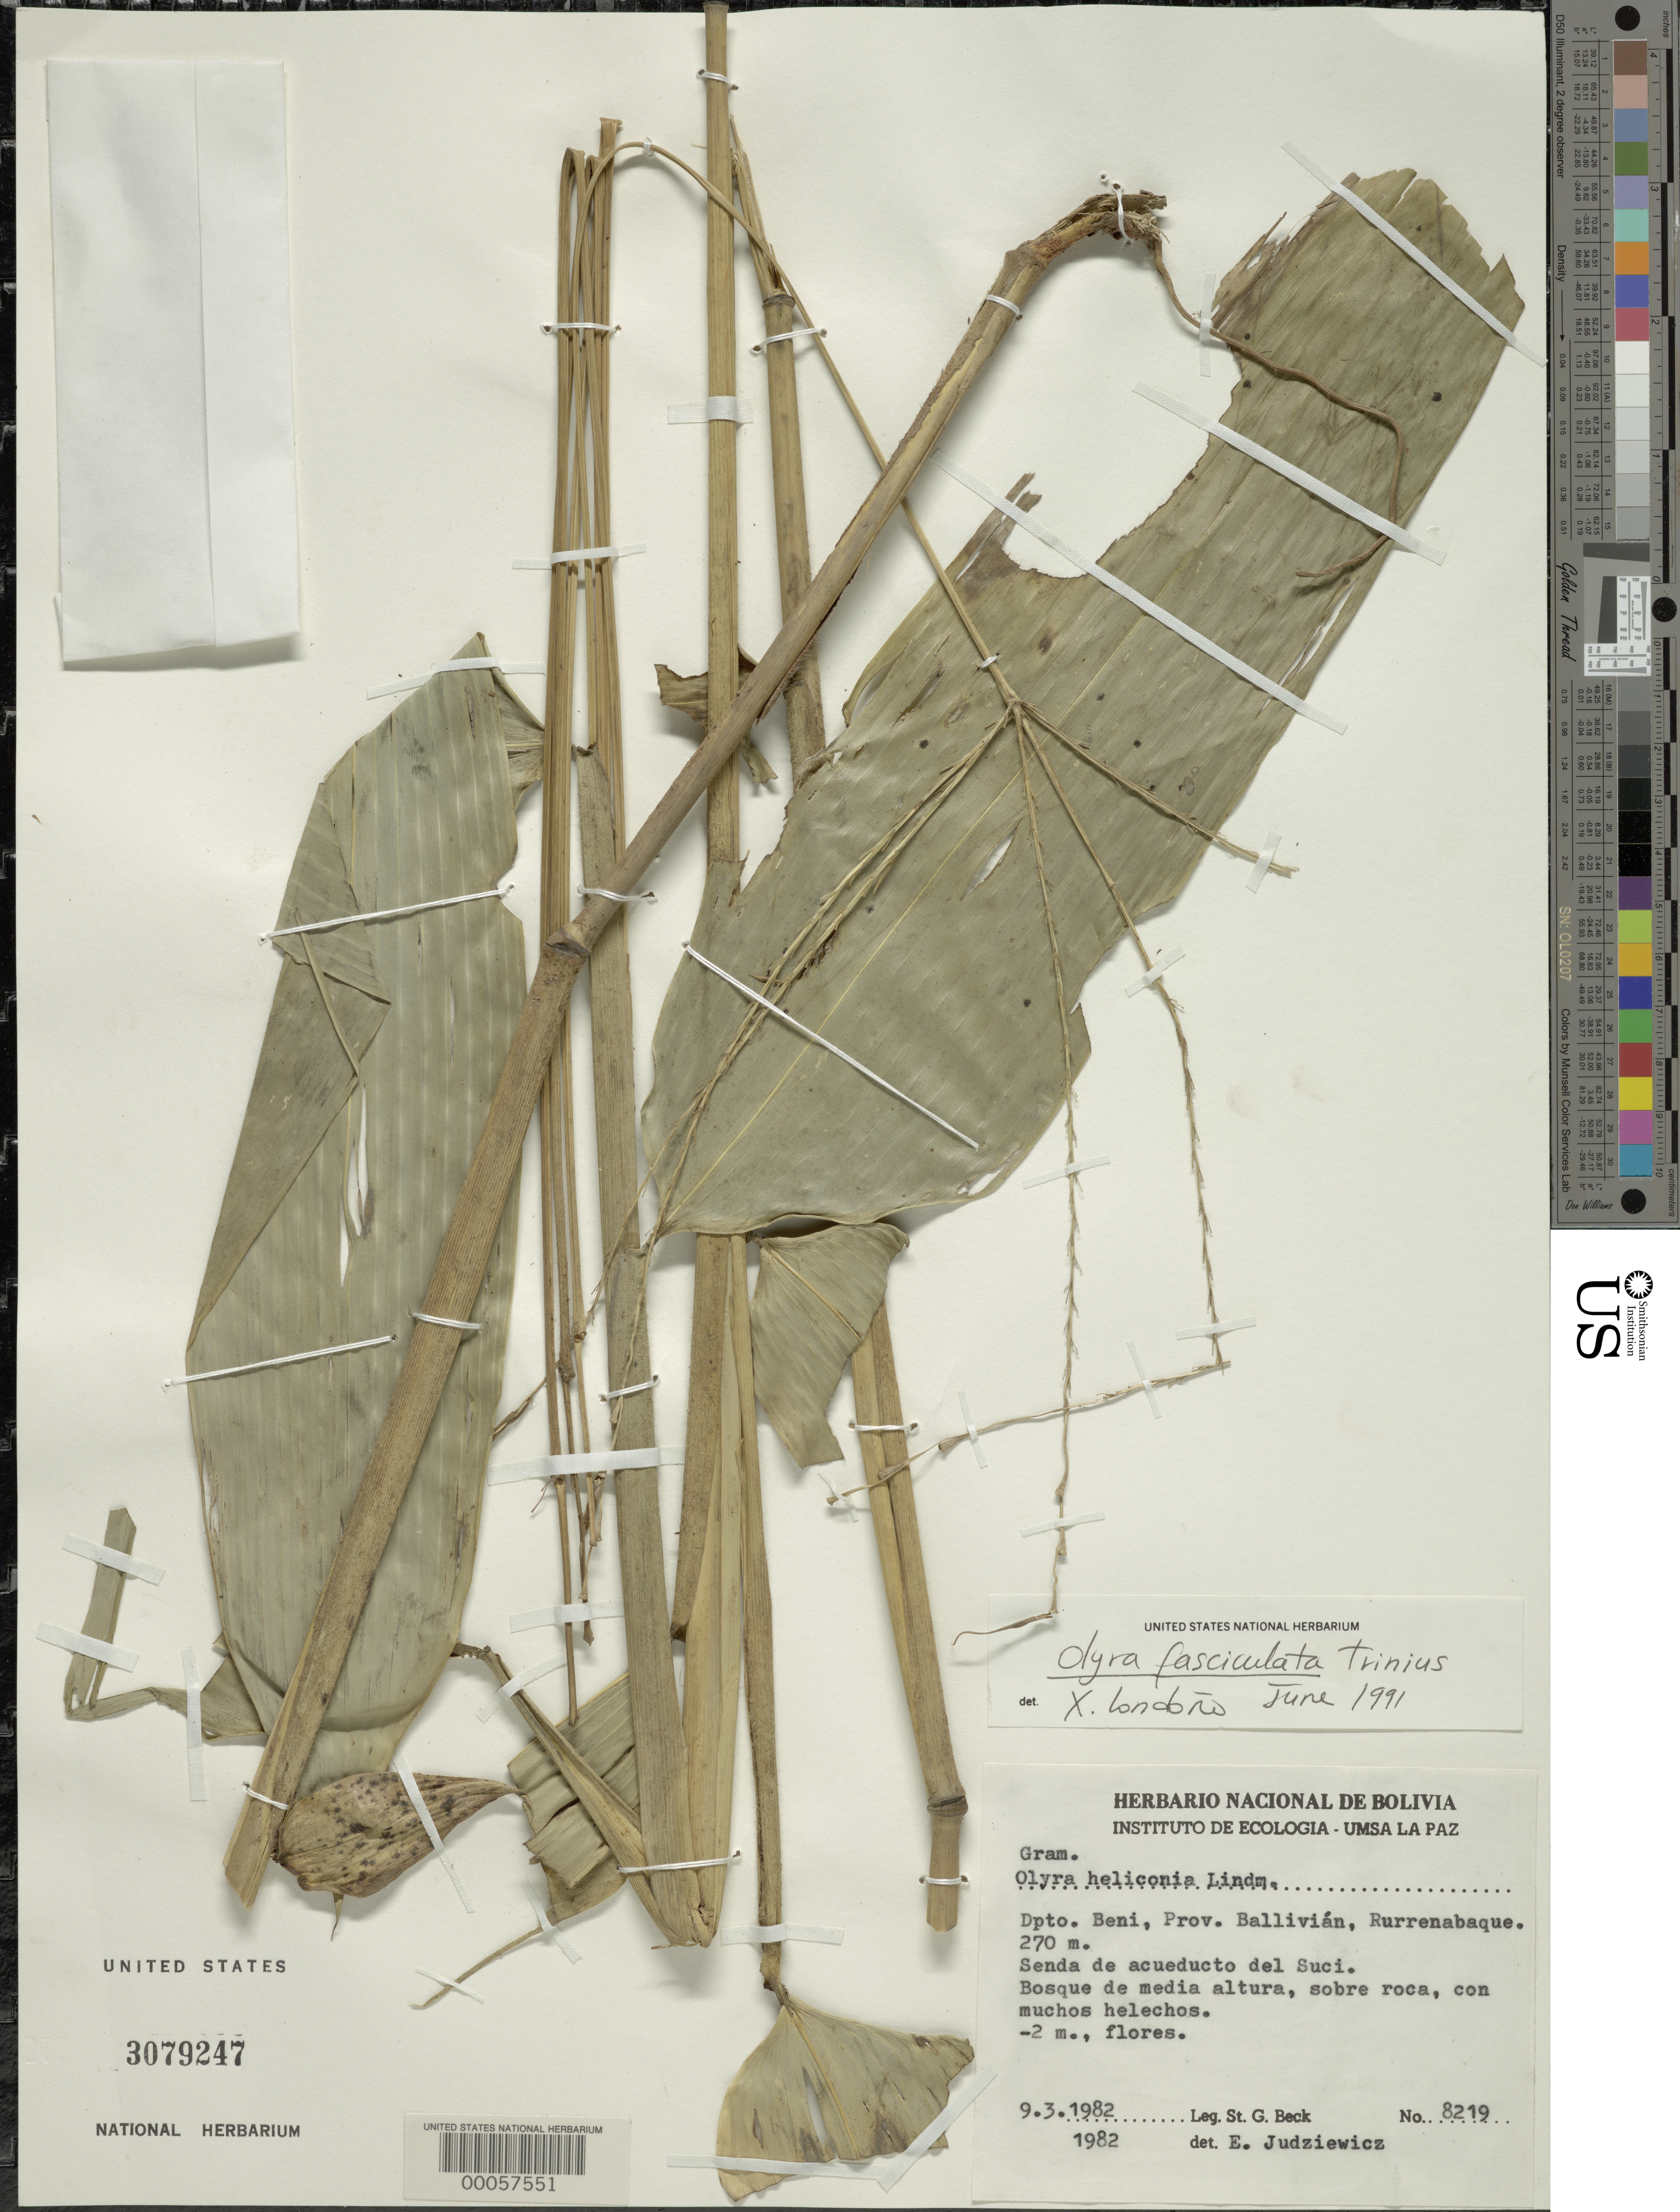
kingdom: Plantae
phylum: Tracheophyta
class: Liliopsida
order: Poales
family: Poaceae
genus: Olyra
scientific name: Olyra heliconia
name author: Lindm.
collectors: S. G. Beck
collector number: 8219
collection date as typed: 03 Sep 1982 or 09 Mar 1982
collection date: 1982-03-09 or 1982-09-03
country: Bolivia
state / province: Beni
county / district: General José Ballivián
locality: Rurrenabaqua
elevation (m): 270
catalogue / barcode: US 3079247